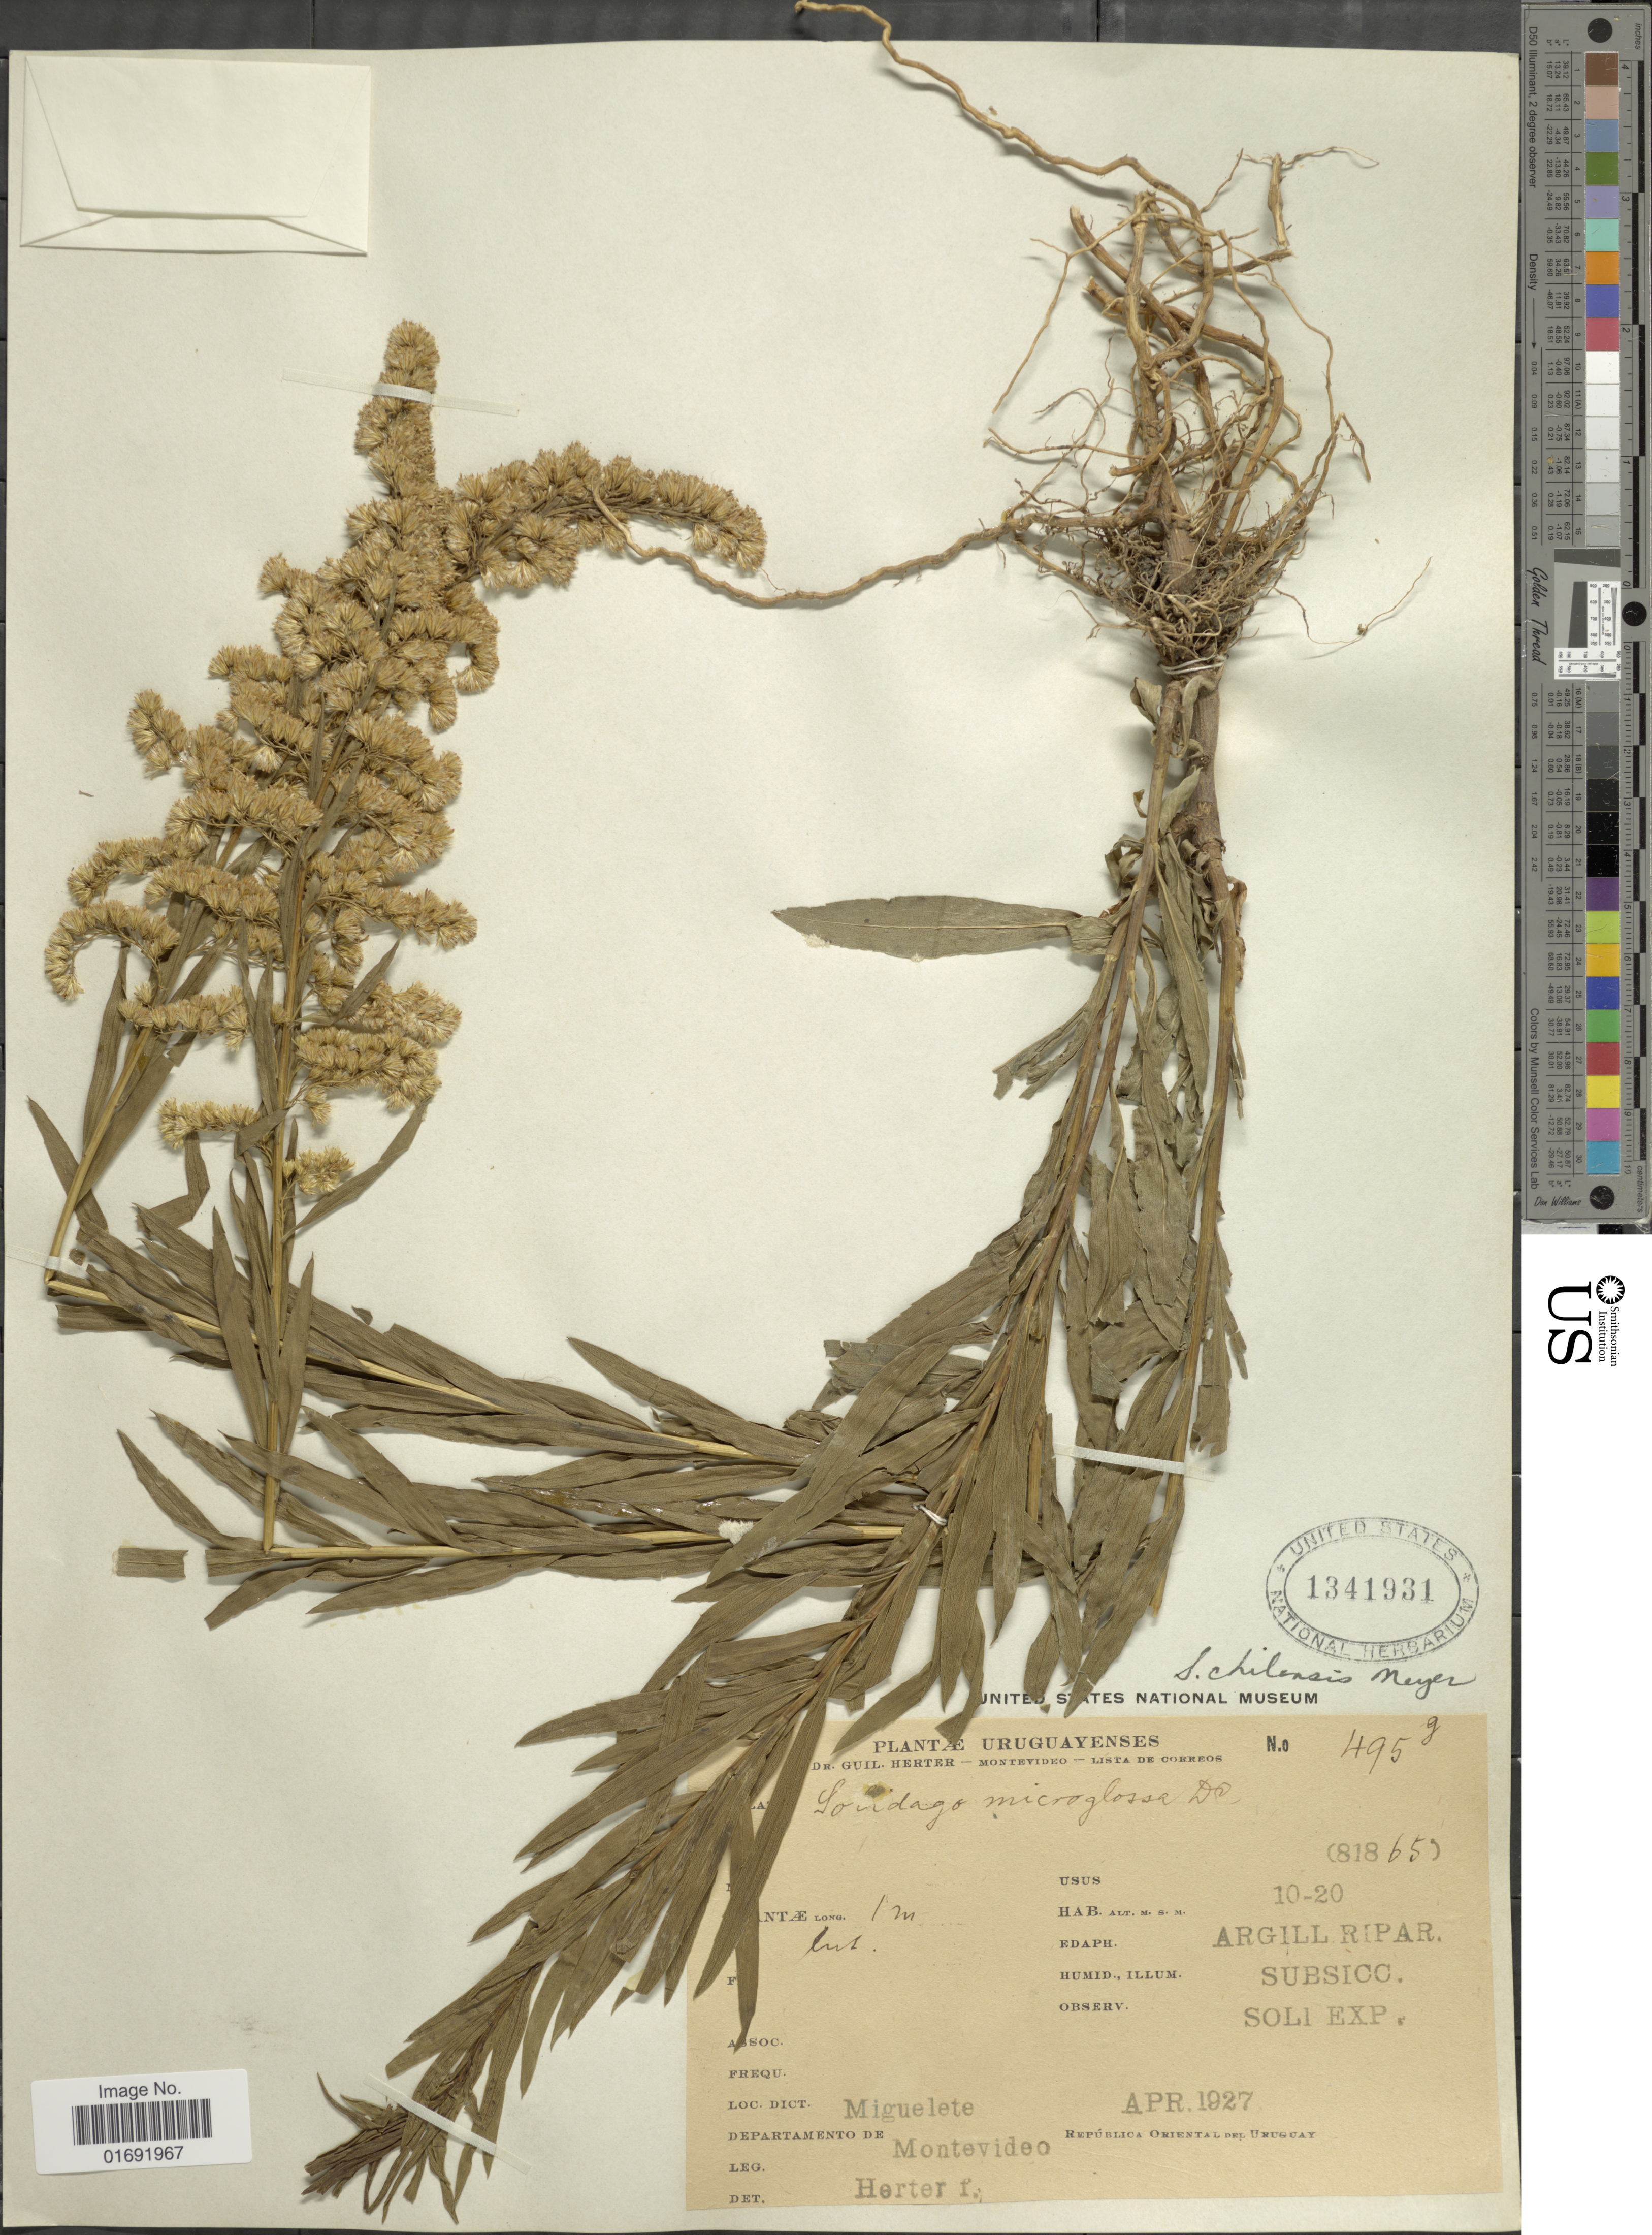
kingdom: Plantae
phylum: Tracheophyta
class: Magnoliopsida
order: Asterales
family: Asteraceae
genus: Solidago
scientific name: Solidago chilensis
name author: Meyen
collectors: Herter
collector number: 495g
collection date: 1927-04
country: Uruguay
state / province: Montevideo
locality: Lisa de Correos, Miguelete, Republica Oriental de Uruguay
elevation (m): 10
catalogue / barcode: US 1341931